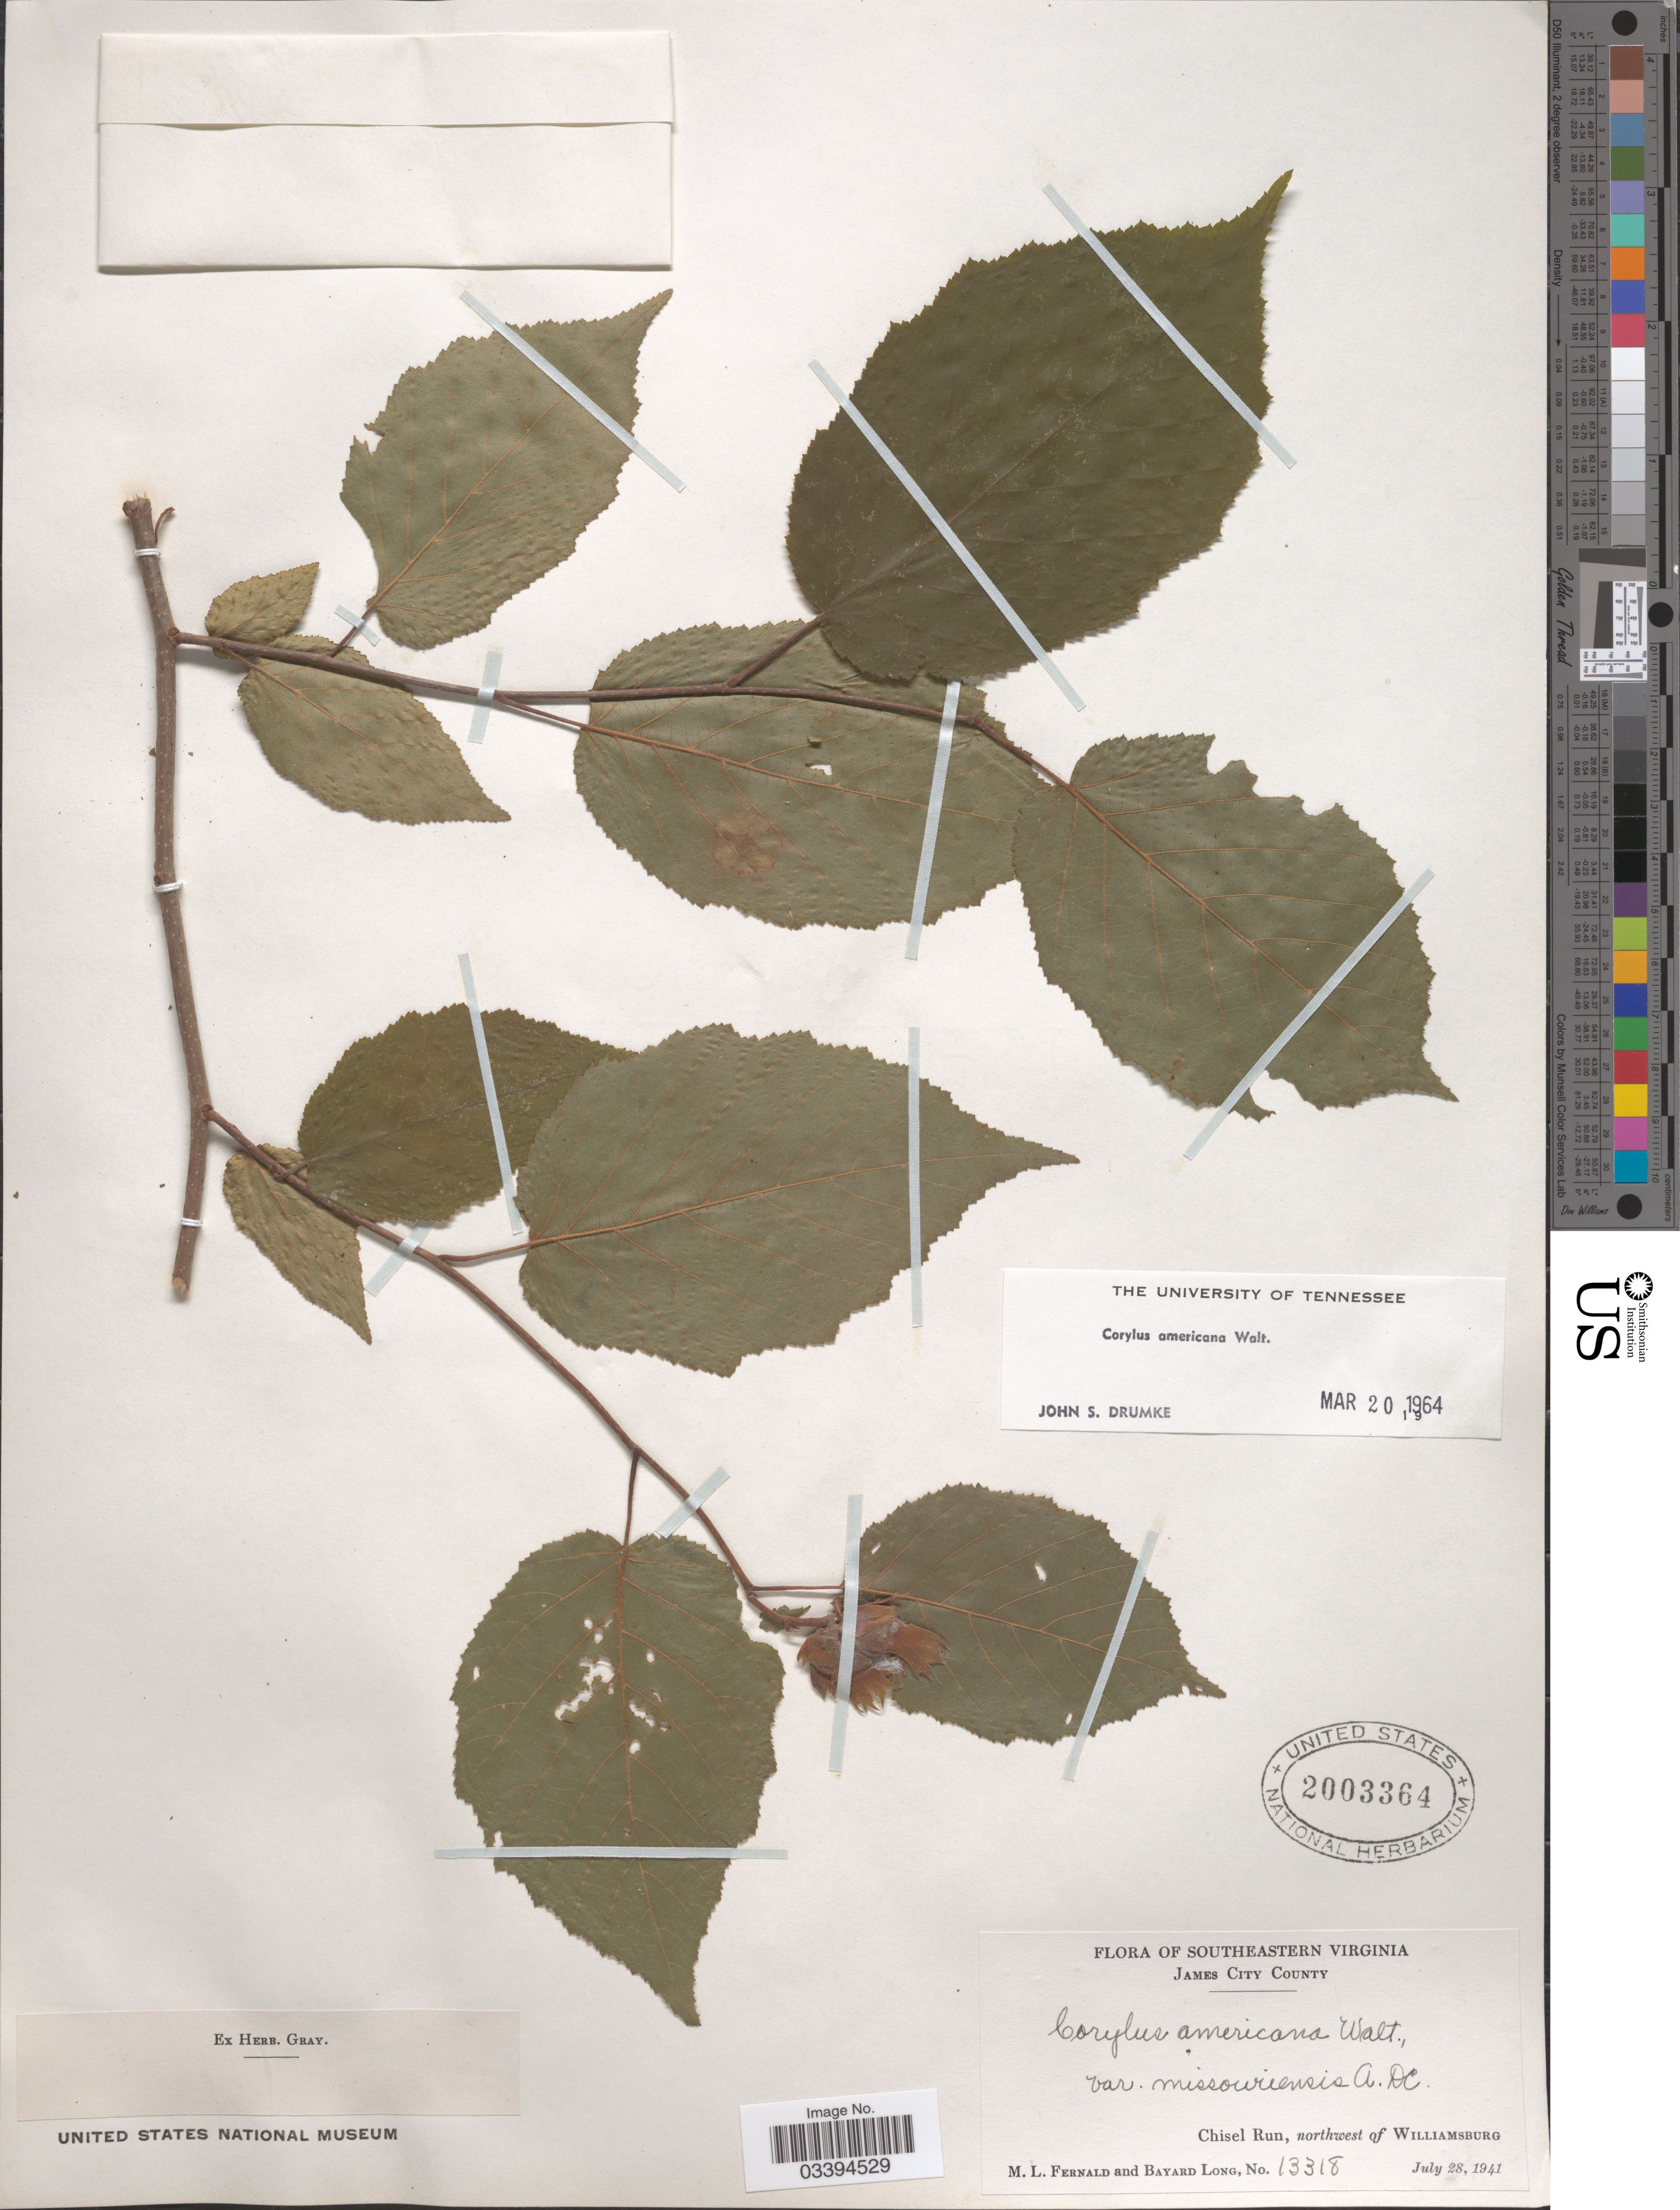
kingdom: Plantae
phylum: Tracheophyta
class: Magnoliopsida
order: Fagales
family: Betulaceae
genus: Corylus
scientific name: Corylus americana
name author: Walter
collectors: M. L. Fernald & B. Long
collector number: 13318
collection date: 1941-07-28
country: United States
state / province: Virginia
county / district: James City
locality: Southeastern Virginia. James City County. Chisel Run, northwest of Williamsburg.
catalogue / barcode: US 2003364